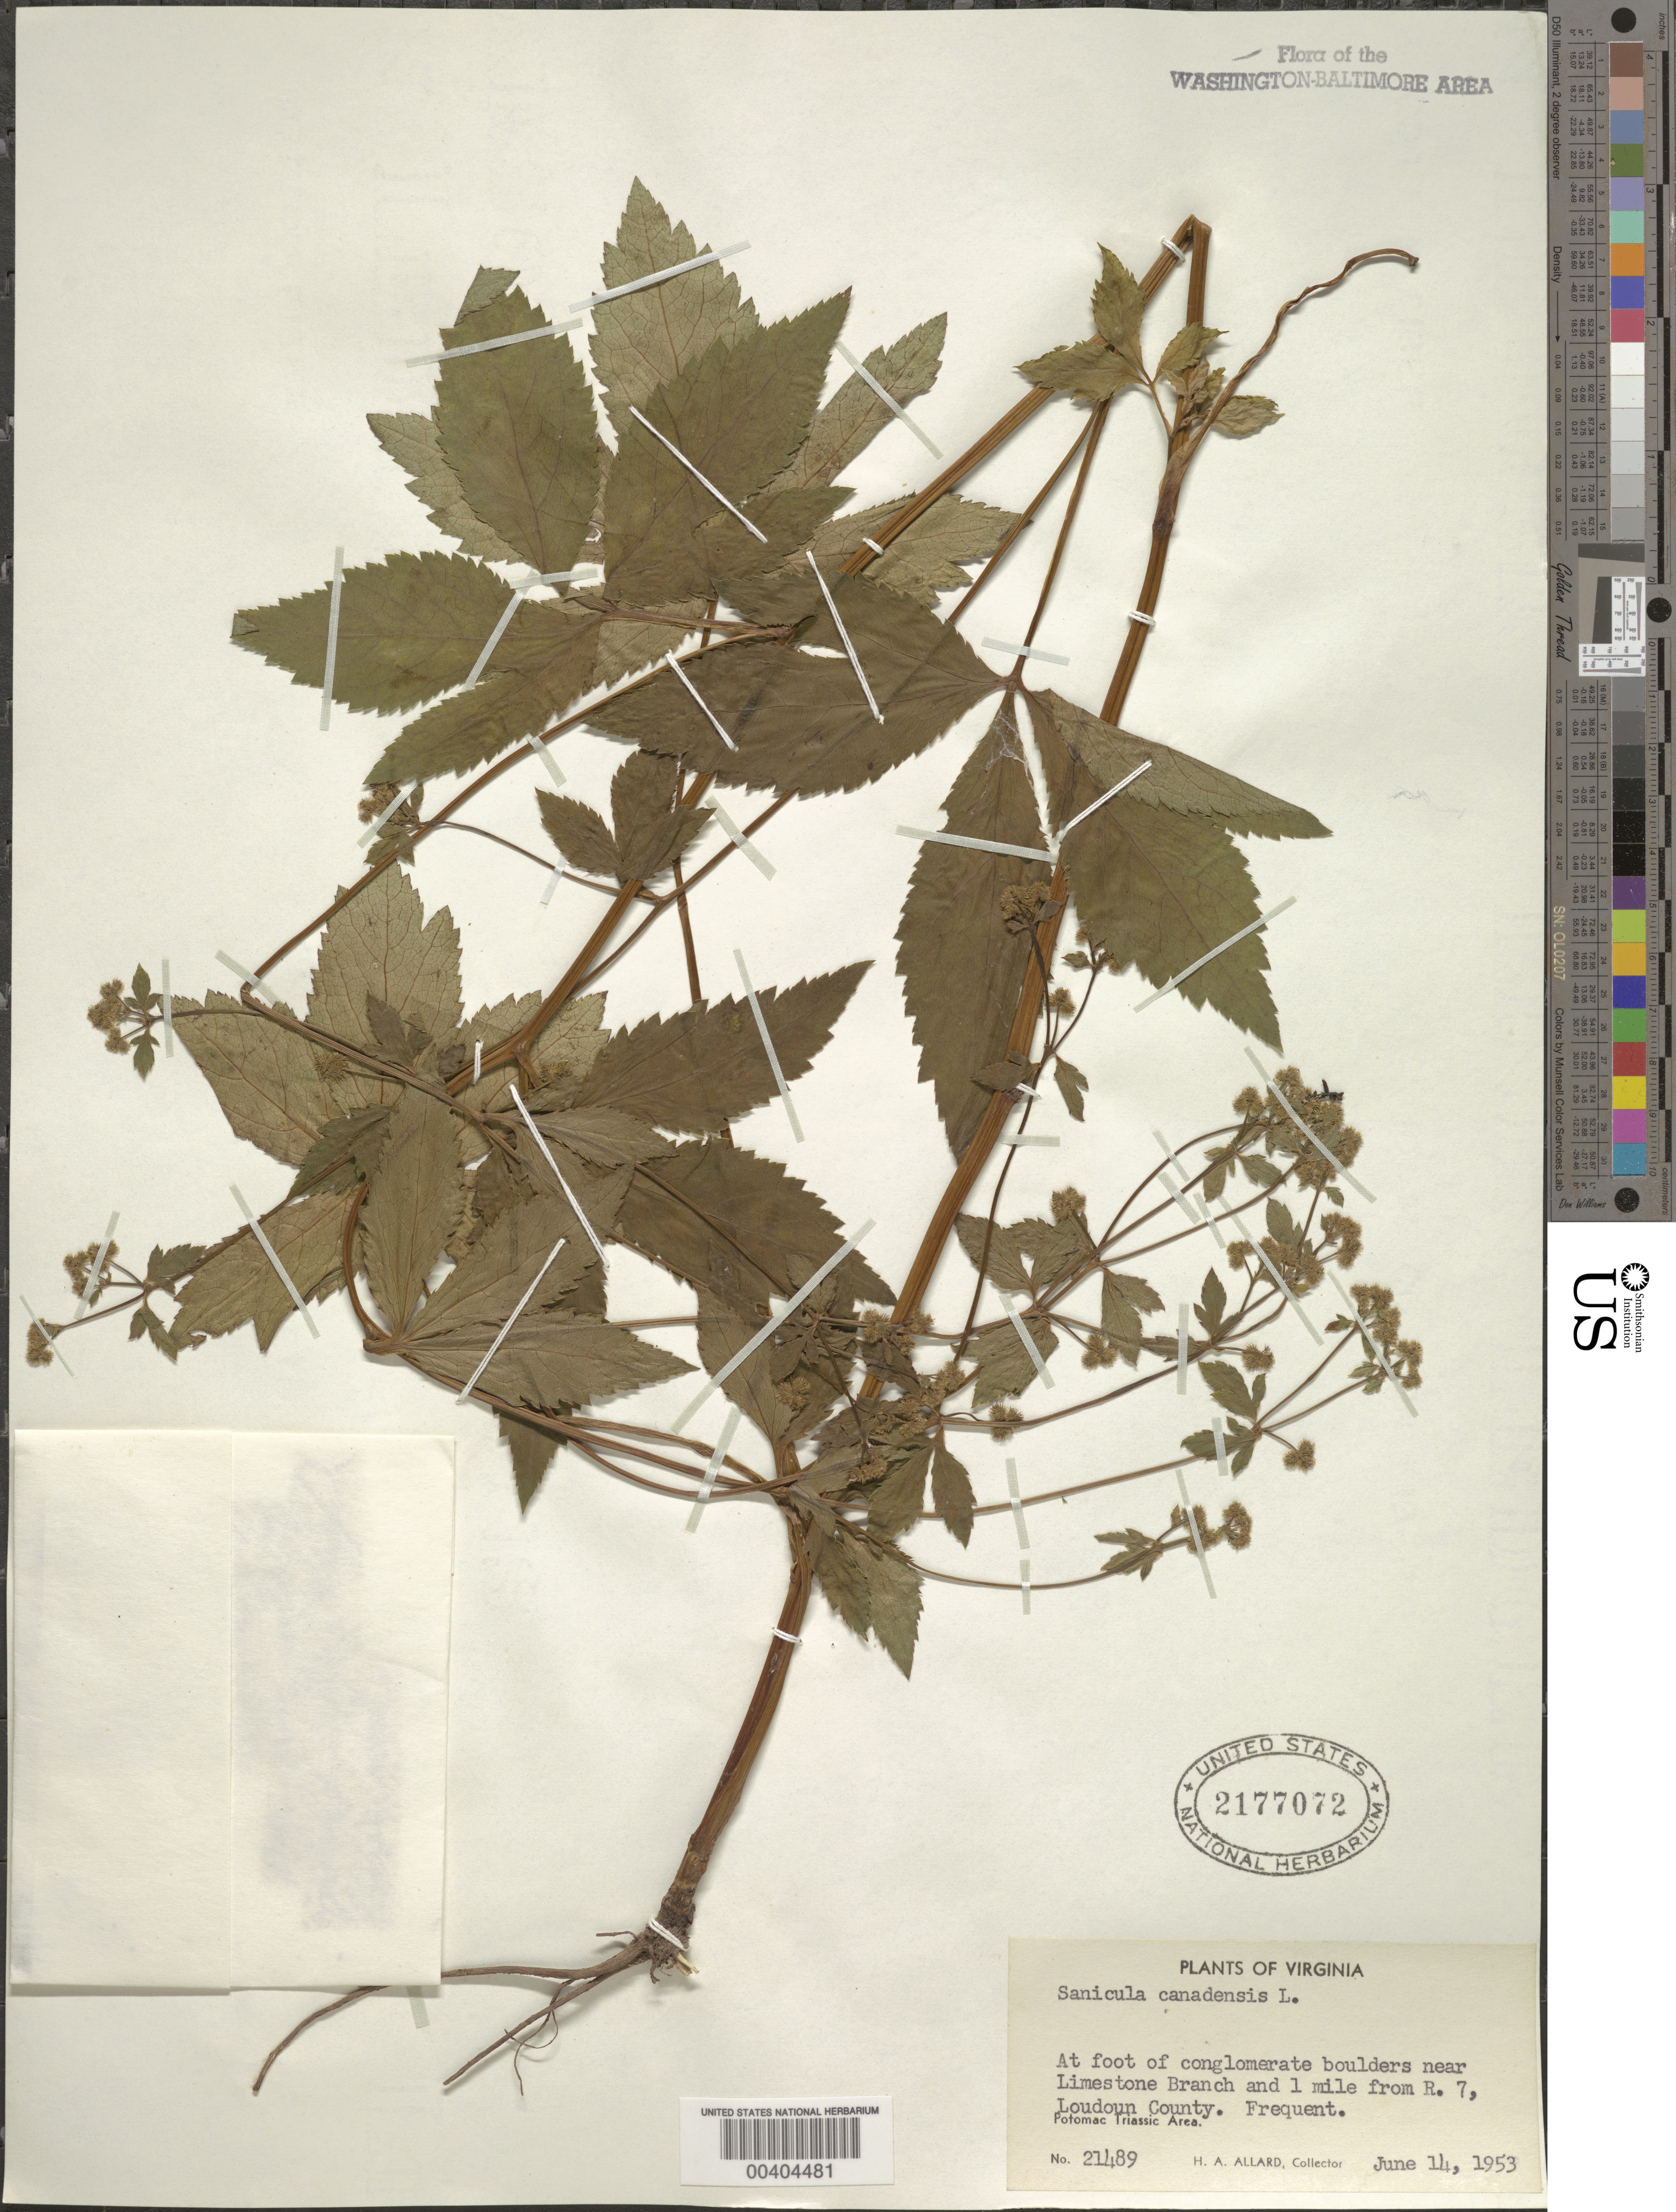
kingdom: Plantae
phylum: Tracheophyta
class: Magnoliopsida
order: Apiales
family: Apiaceae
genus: Sanicula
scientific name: Sanicula canadensis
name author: L.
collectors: H. A. Allard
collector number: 21489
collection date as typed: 14 Jun 1953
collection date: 1953-06-14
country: United States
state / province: Virginia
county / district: Loudoun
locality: Limestone Branch, near Route 7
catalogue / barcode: US 2177072